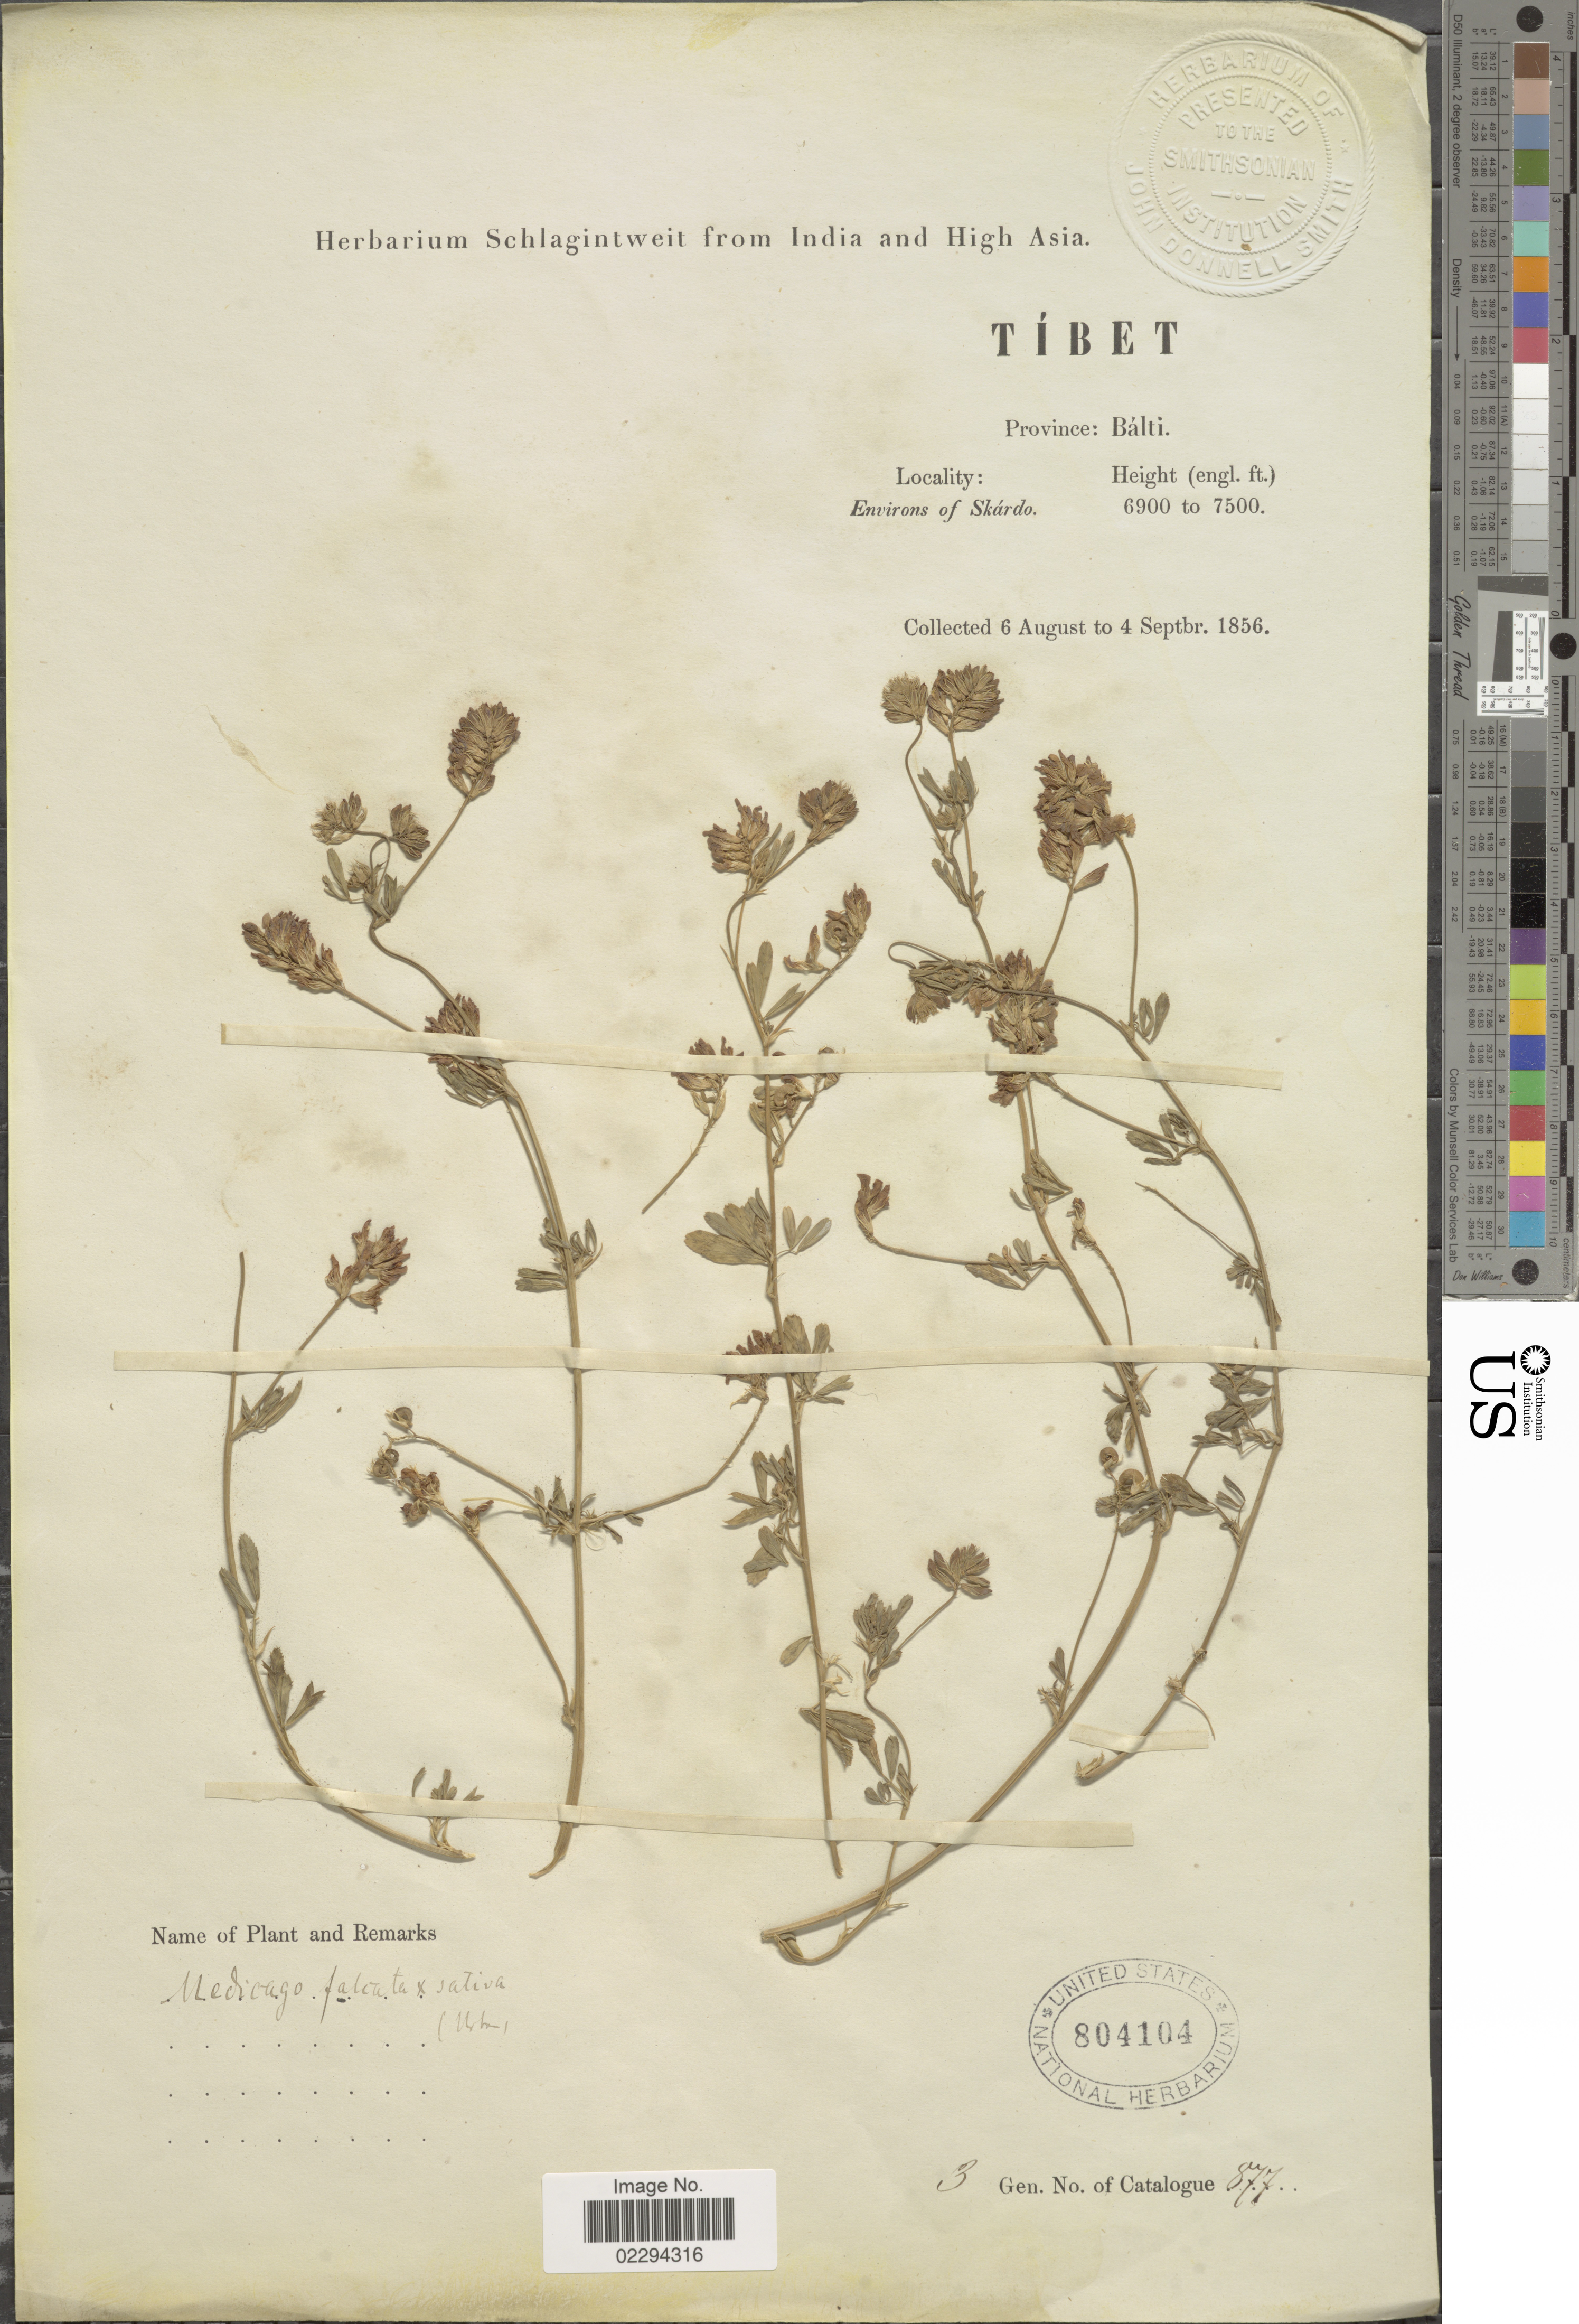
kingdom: Plantae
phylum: Tracheophyta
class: Magnoliopsida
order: Fabales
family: Fabaceae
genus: Medicago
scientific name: Medicago sativa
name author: L.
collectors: ex herb. Schlagintweit from India and High Asia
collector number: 877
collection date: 1856-08-06/1856-09-04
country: China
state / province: Xizang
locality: Tibet, Province Balti, Environs of Skardo.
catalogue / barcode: US 804104